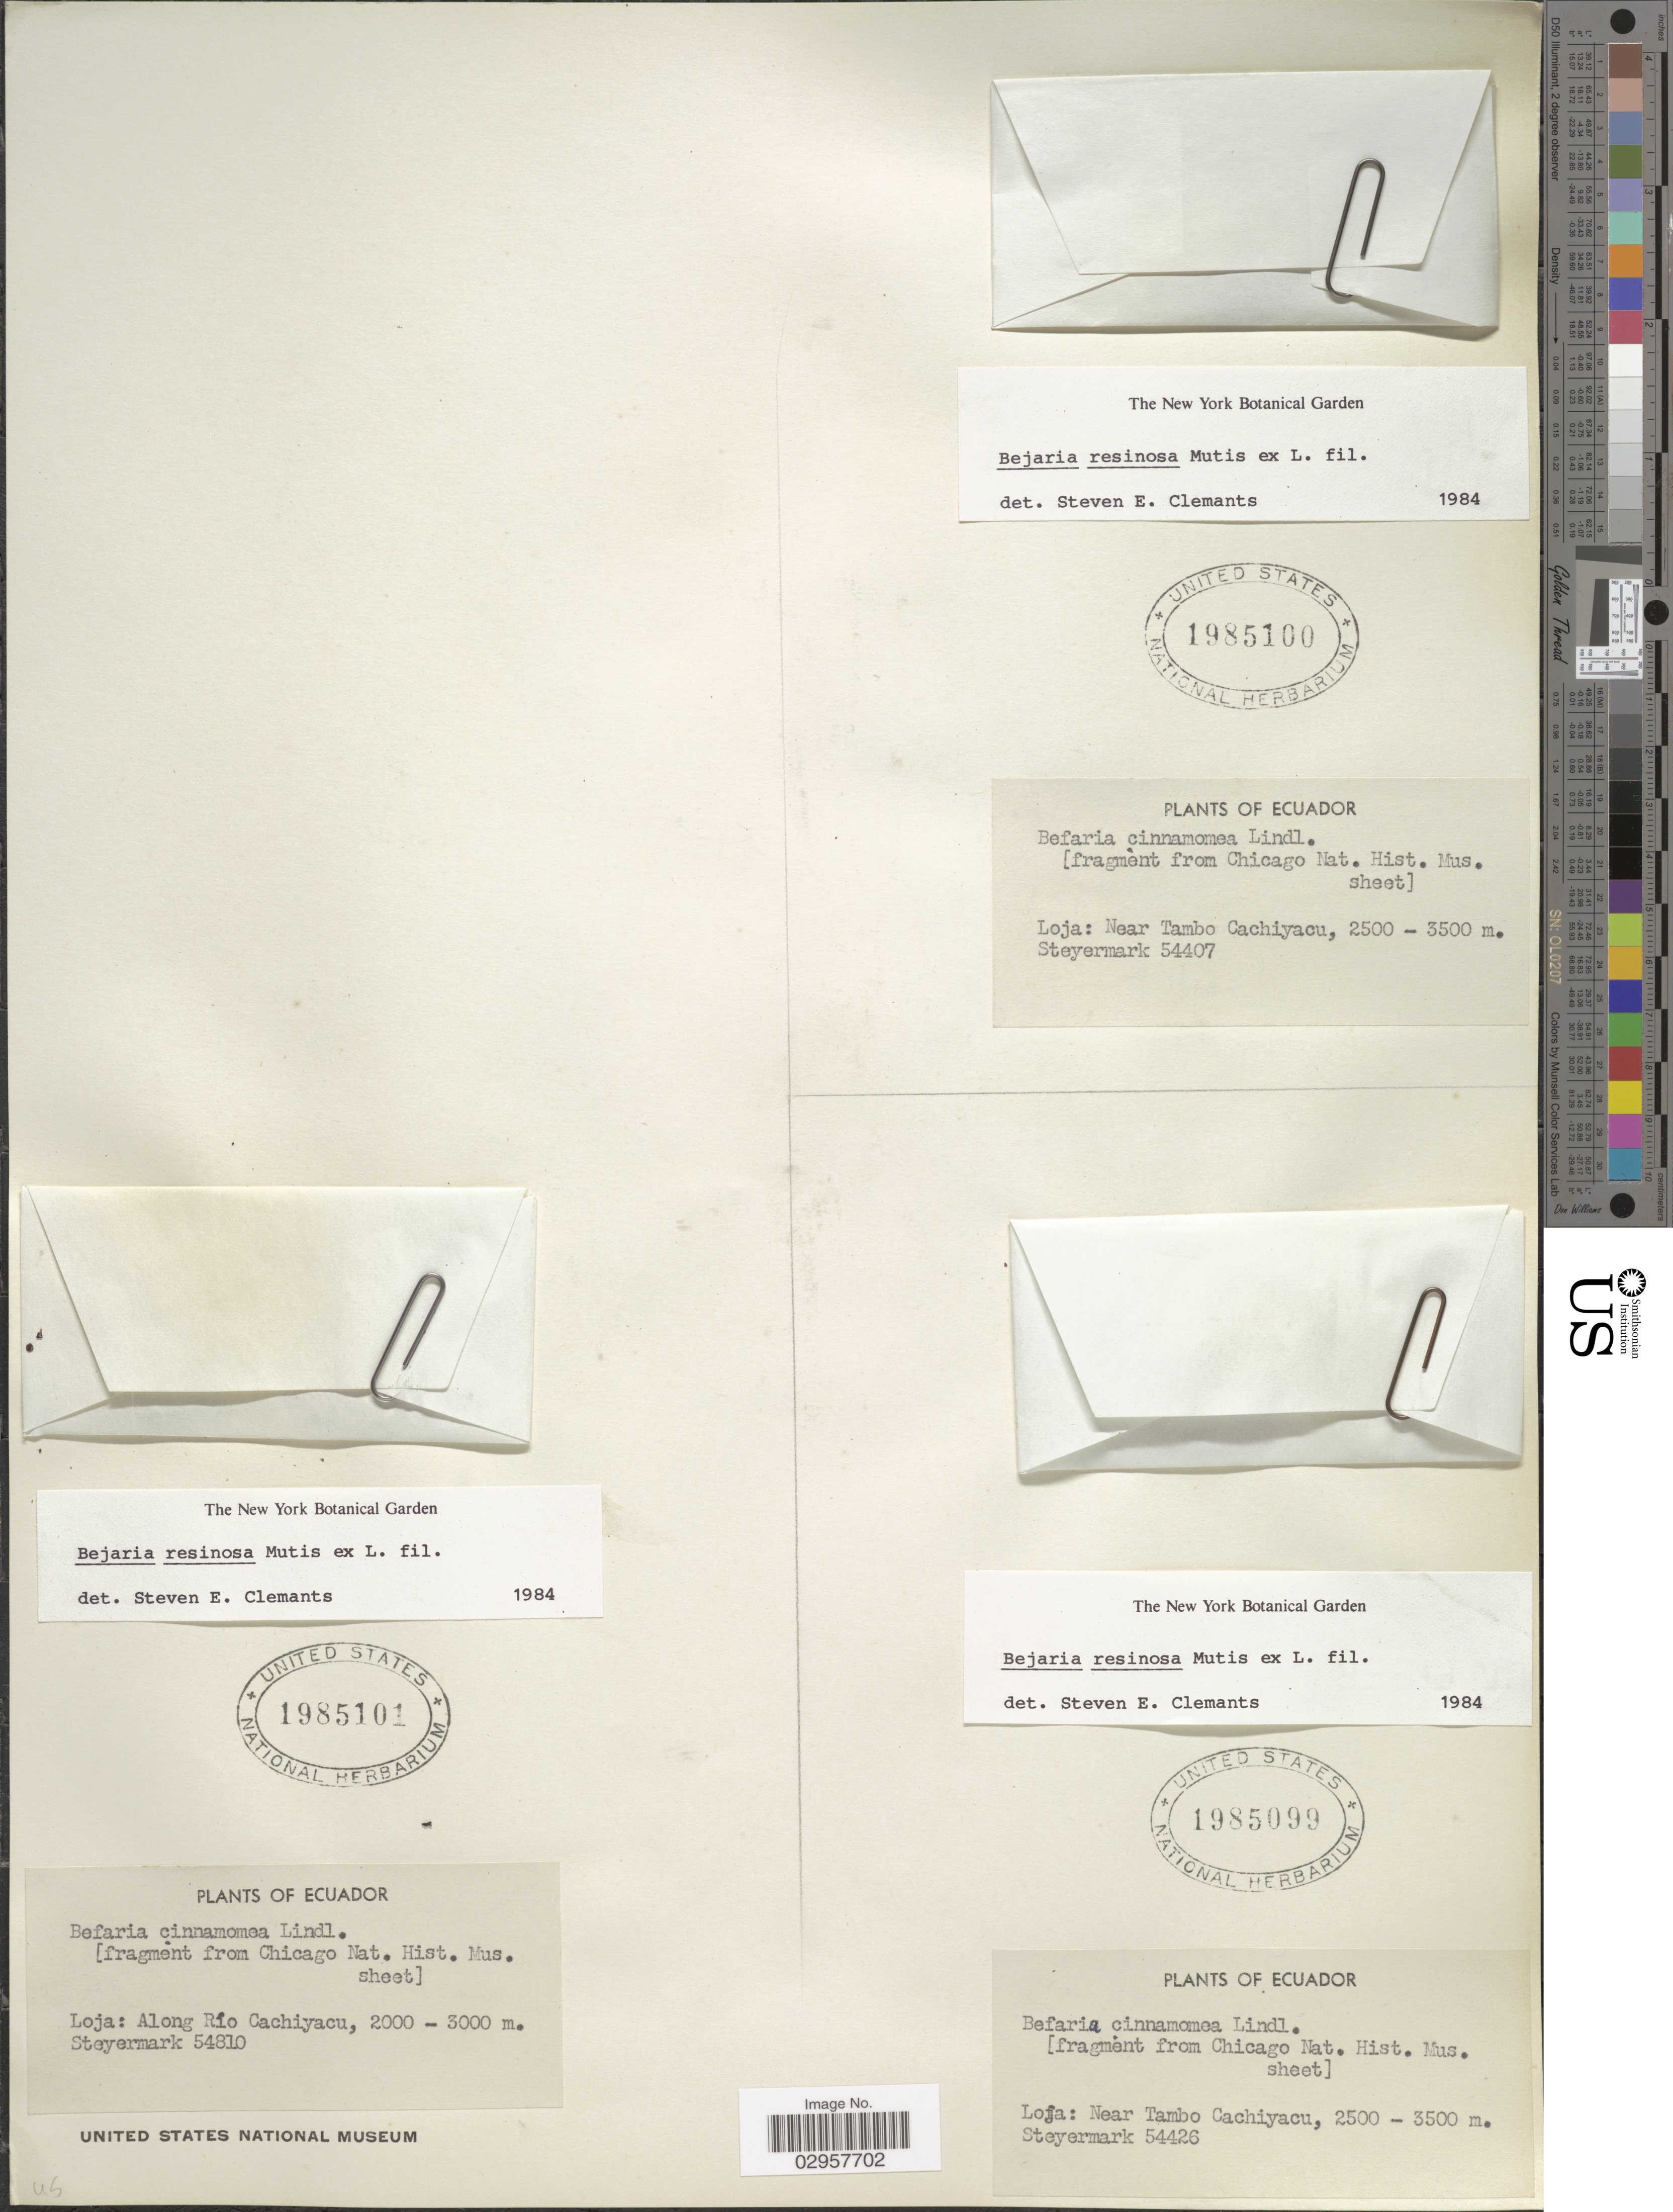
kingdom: Plantae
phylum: Tracheophyta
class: Magnoliopsida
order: Ericales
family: Ericaceae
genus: Befaria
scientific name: Befaria resinosa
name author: Mutis ex L. f.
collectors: Steyermark, --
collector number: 54810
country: Ecuador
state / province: Loja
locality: Along Río Cachiyacu.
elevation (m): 2000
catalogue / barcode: US 1985101-2